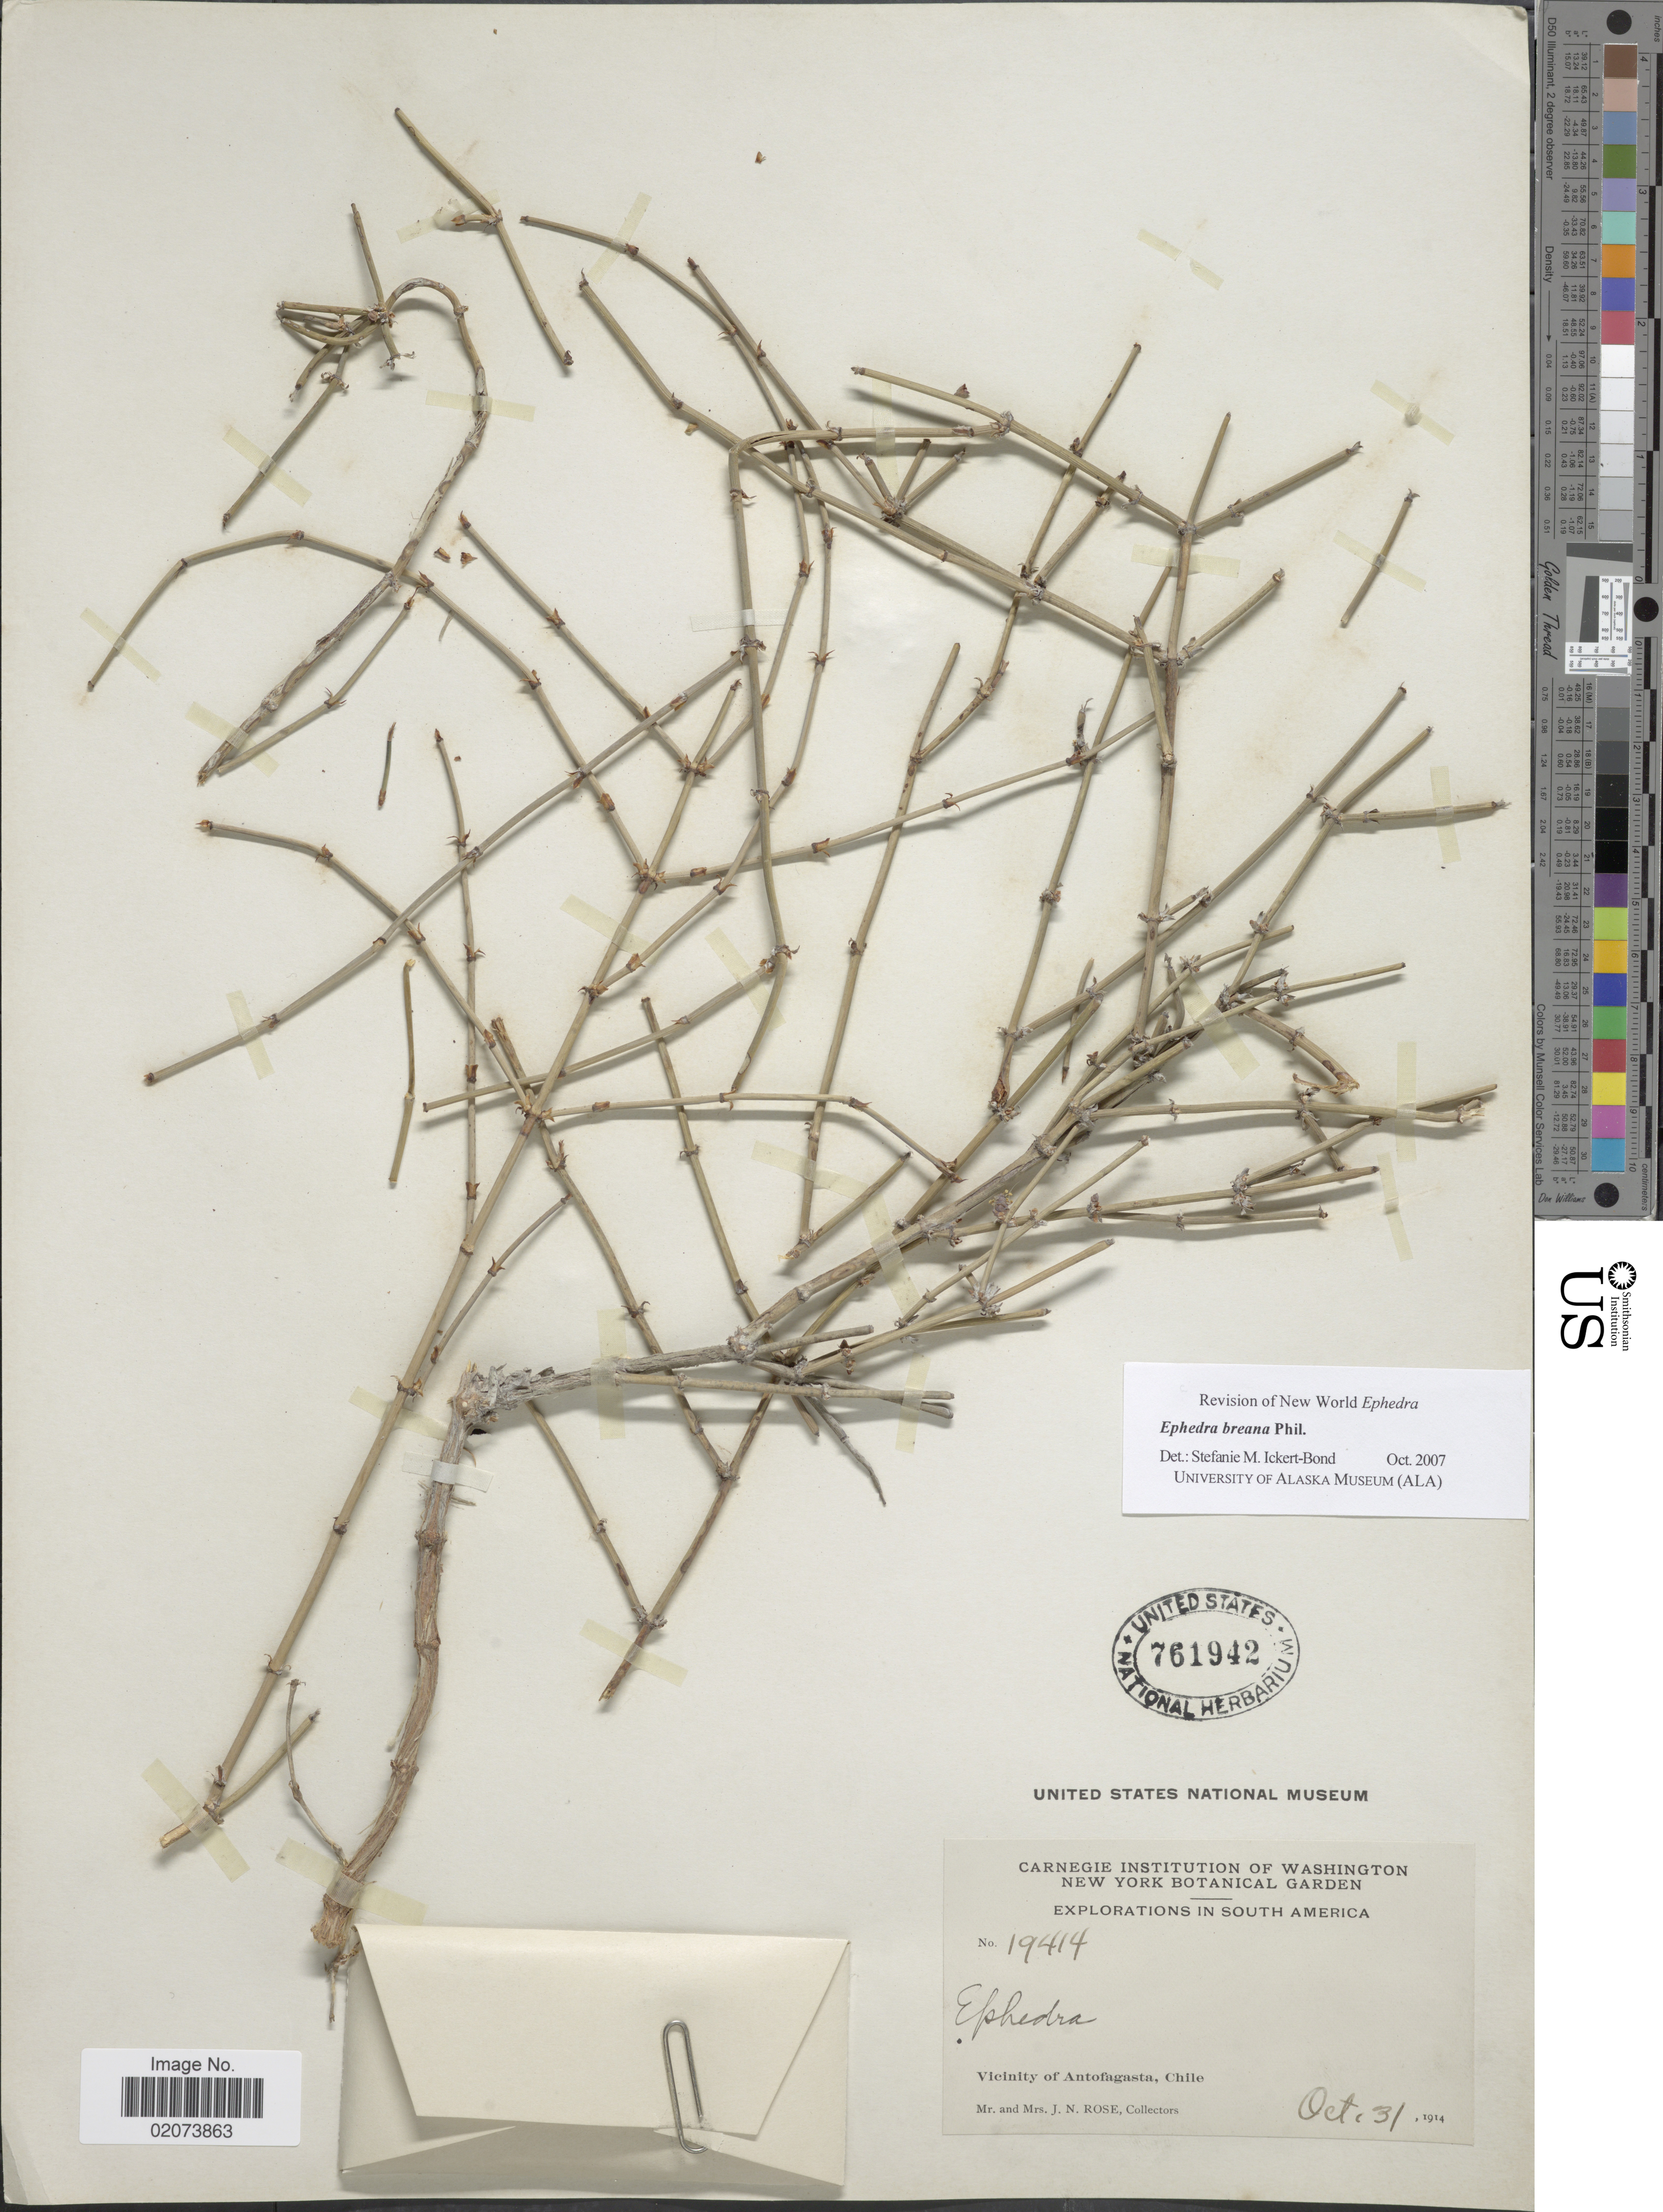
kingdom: Plantae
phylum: Tracheophyta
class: Gnetopsida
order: Ephedrales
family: Ephedraceae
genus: Ephedra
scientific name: Ephedra breana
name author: Phil.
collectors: J. N. Rose & L. B. Rose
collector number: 19414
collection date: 1914-10-31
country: Chile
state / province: Antofagasta (II)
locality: Vicinity of Antofagasta, Chile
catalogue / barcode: US 761942